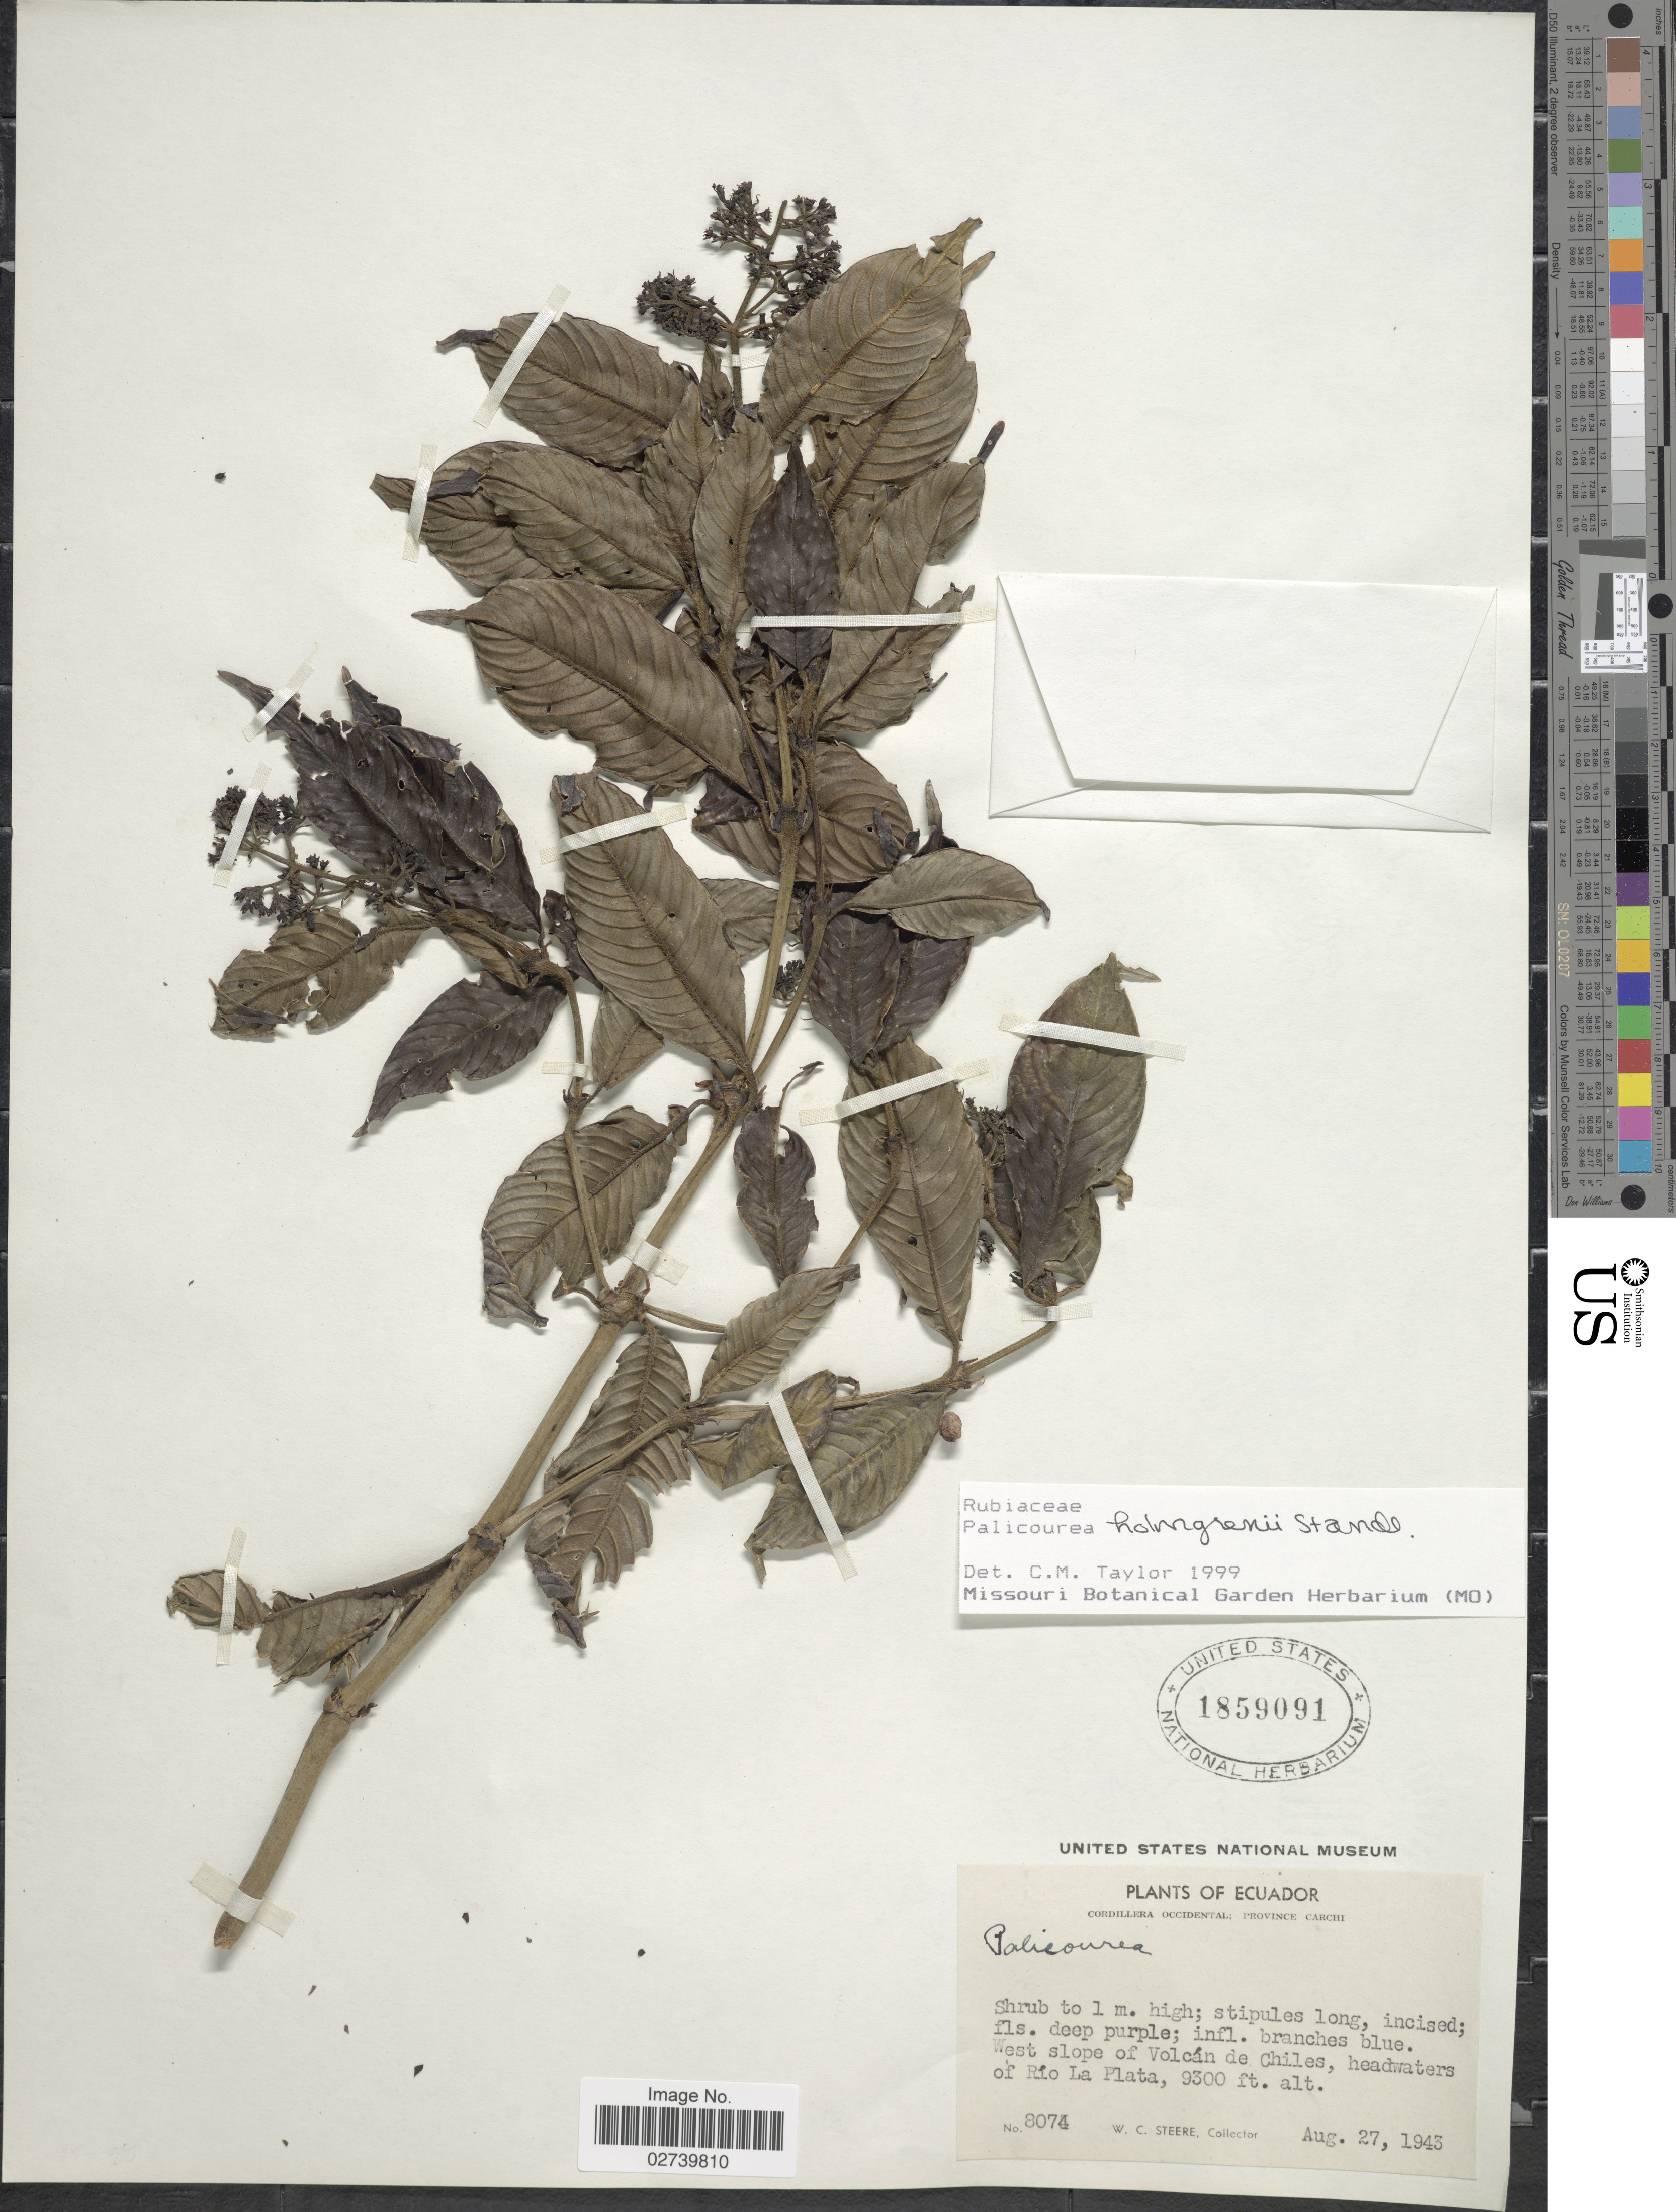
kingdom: Plantae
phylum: Tracheophyta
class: Magnoliopsida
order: Gentianales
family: Rubiaceae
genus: Palicourea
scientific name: Palicourea holmgrenii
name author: Standl.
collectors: W. C. Steere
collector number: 8074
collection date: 1943-08-27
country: Ecuador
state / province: Carchi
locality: Cordillera Occidental. West slope of Volcán de Chiles, headwaters of Río La Plata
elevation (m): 2835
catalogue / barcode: US 1859091